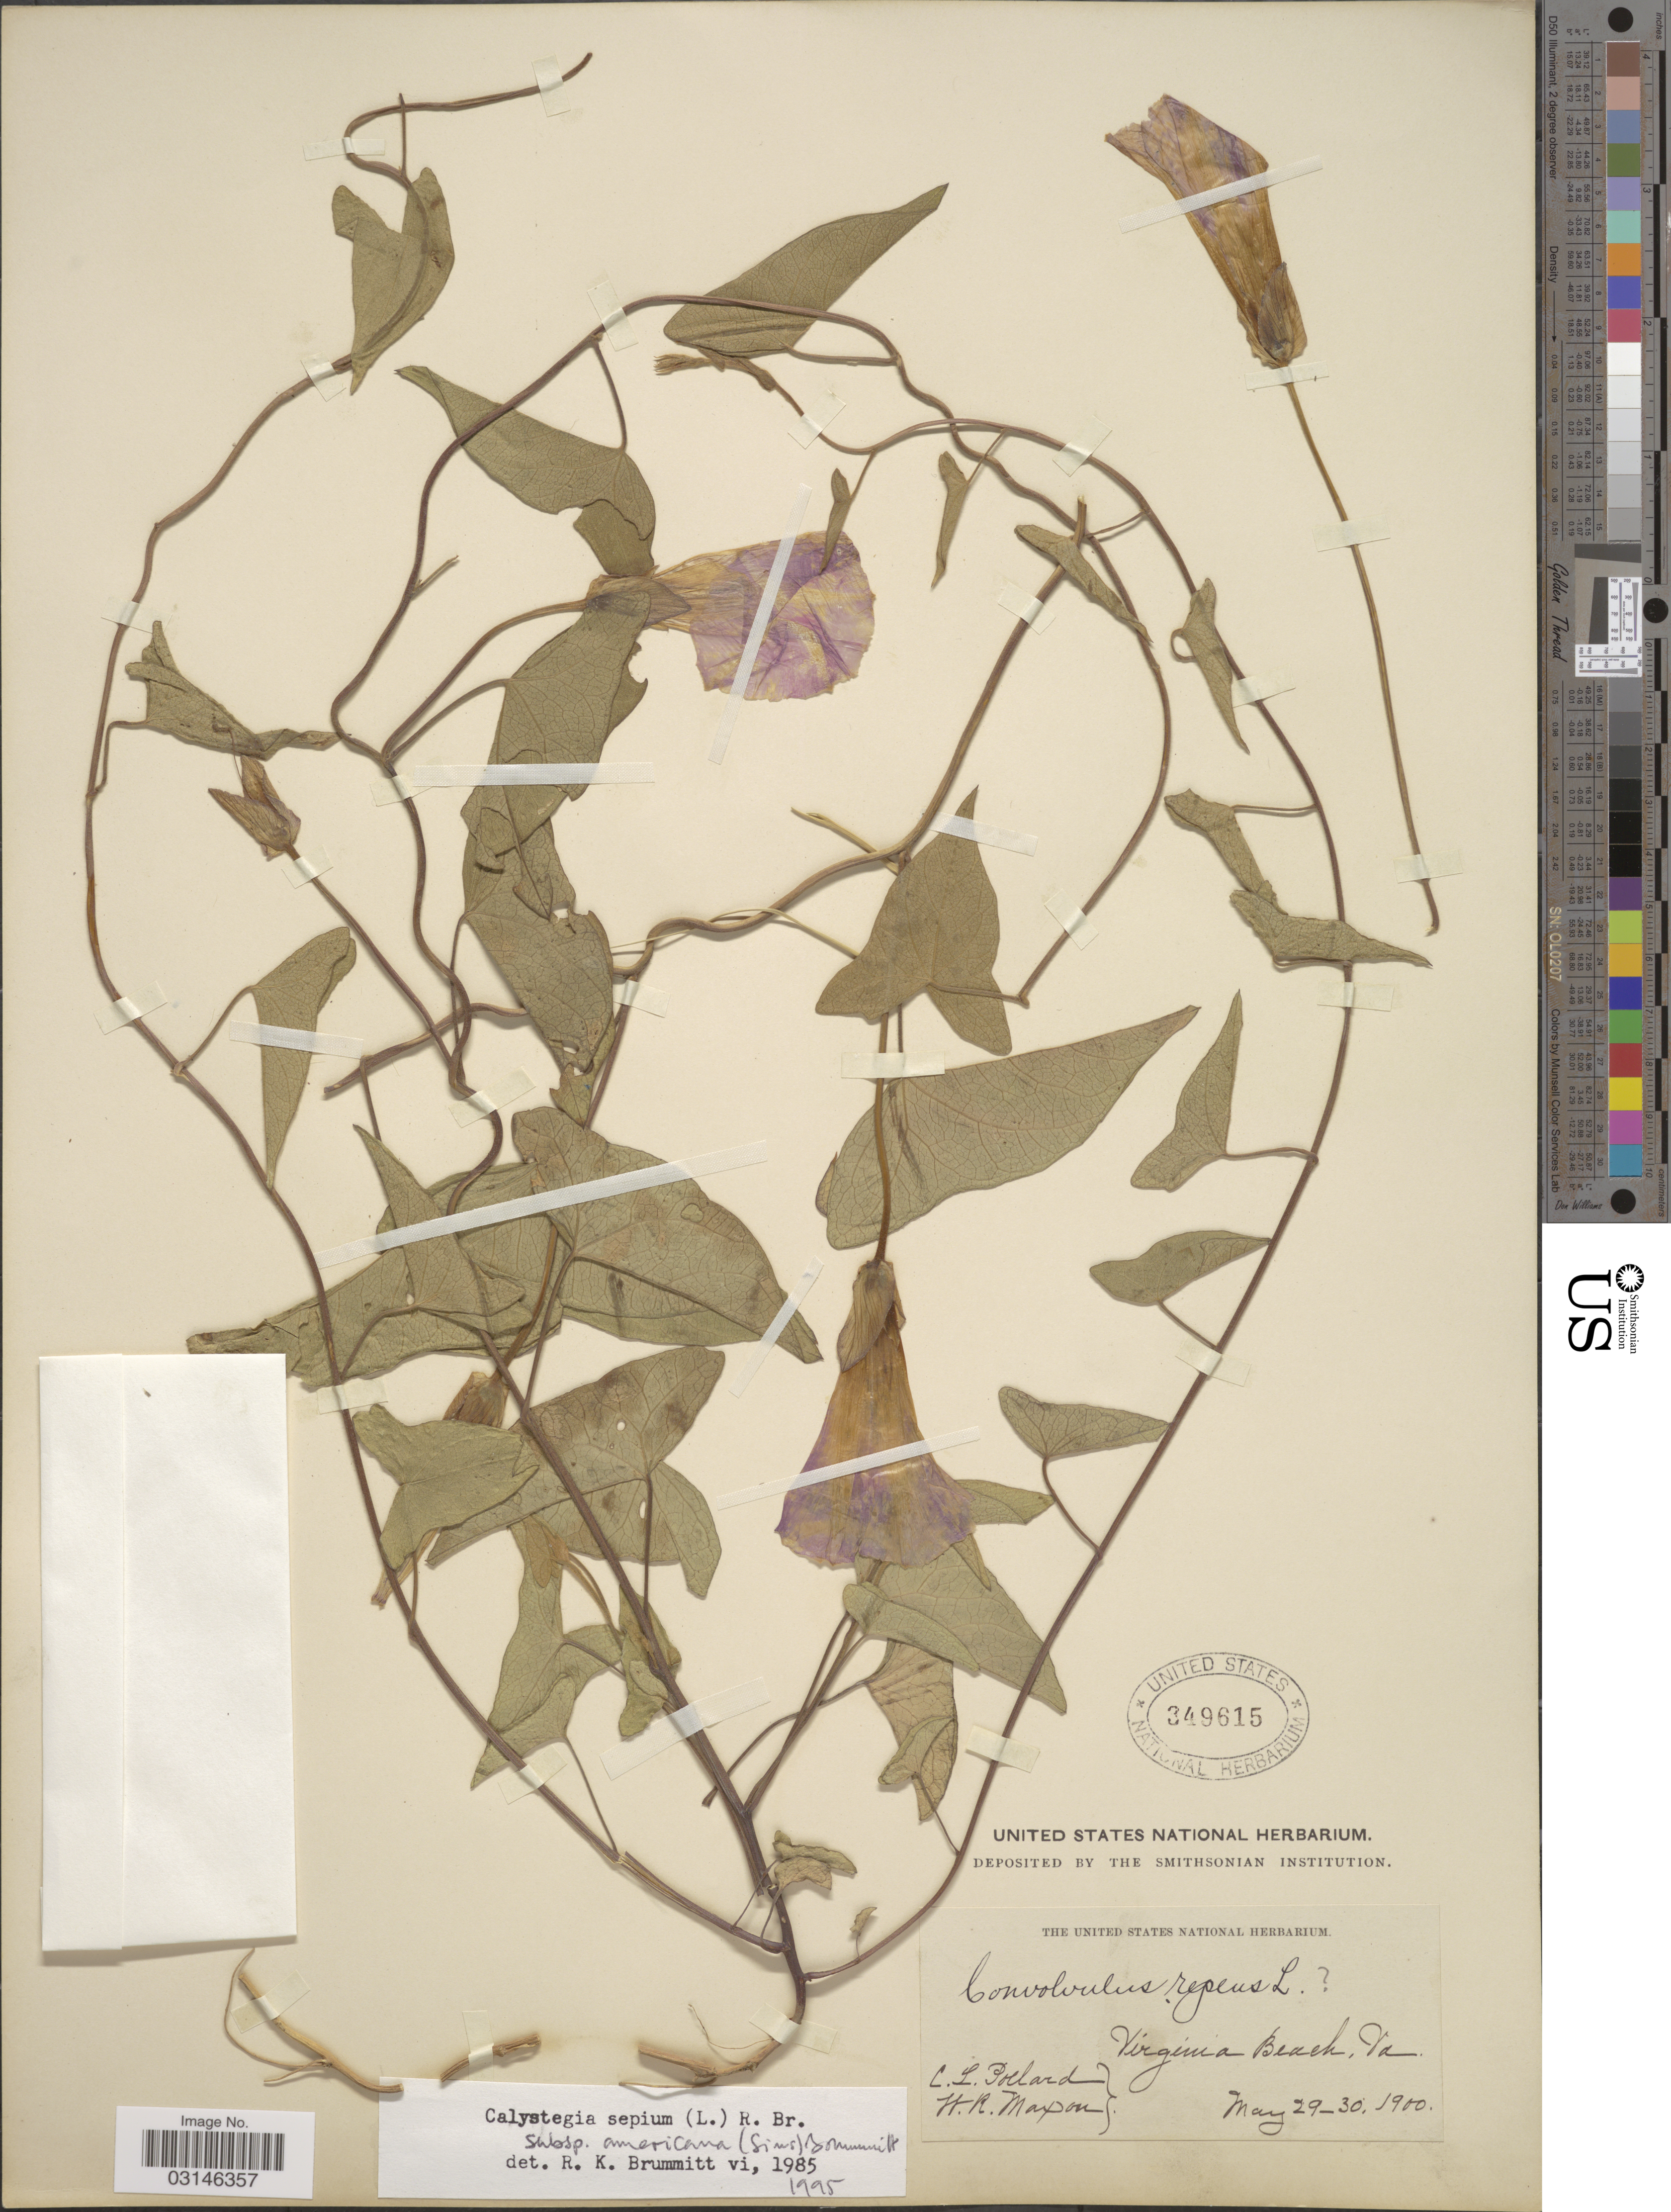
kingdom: Plantae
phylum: Tracheophyta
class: Magnoliopsida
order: Solanales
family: Convolvulaceae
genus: Calystegia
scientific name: Calystegia sepium subsp. americana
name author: (Sims) Brummitt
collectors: C. L. Pollard & W. R. Maxon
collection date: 1900-05-29/1900-05-30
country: United States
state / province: Virginia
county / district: City of Virginia Beach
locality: Virginia Beach, Va.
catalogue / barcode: US 349615